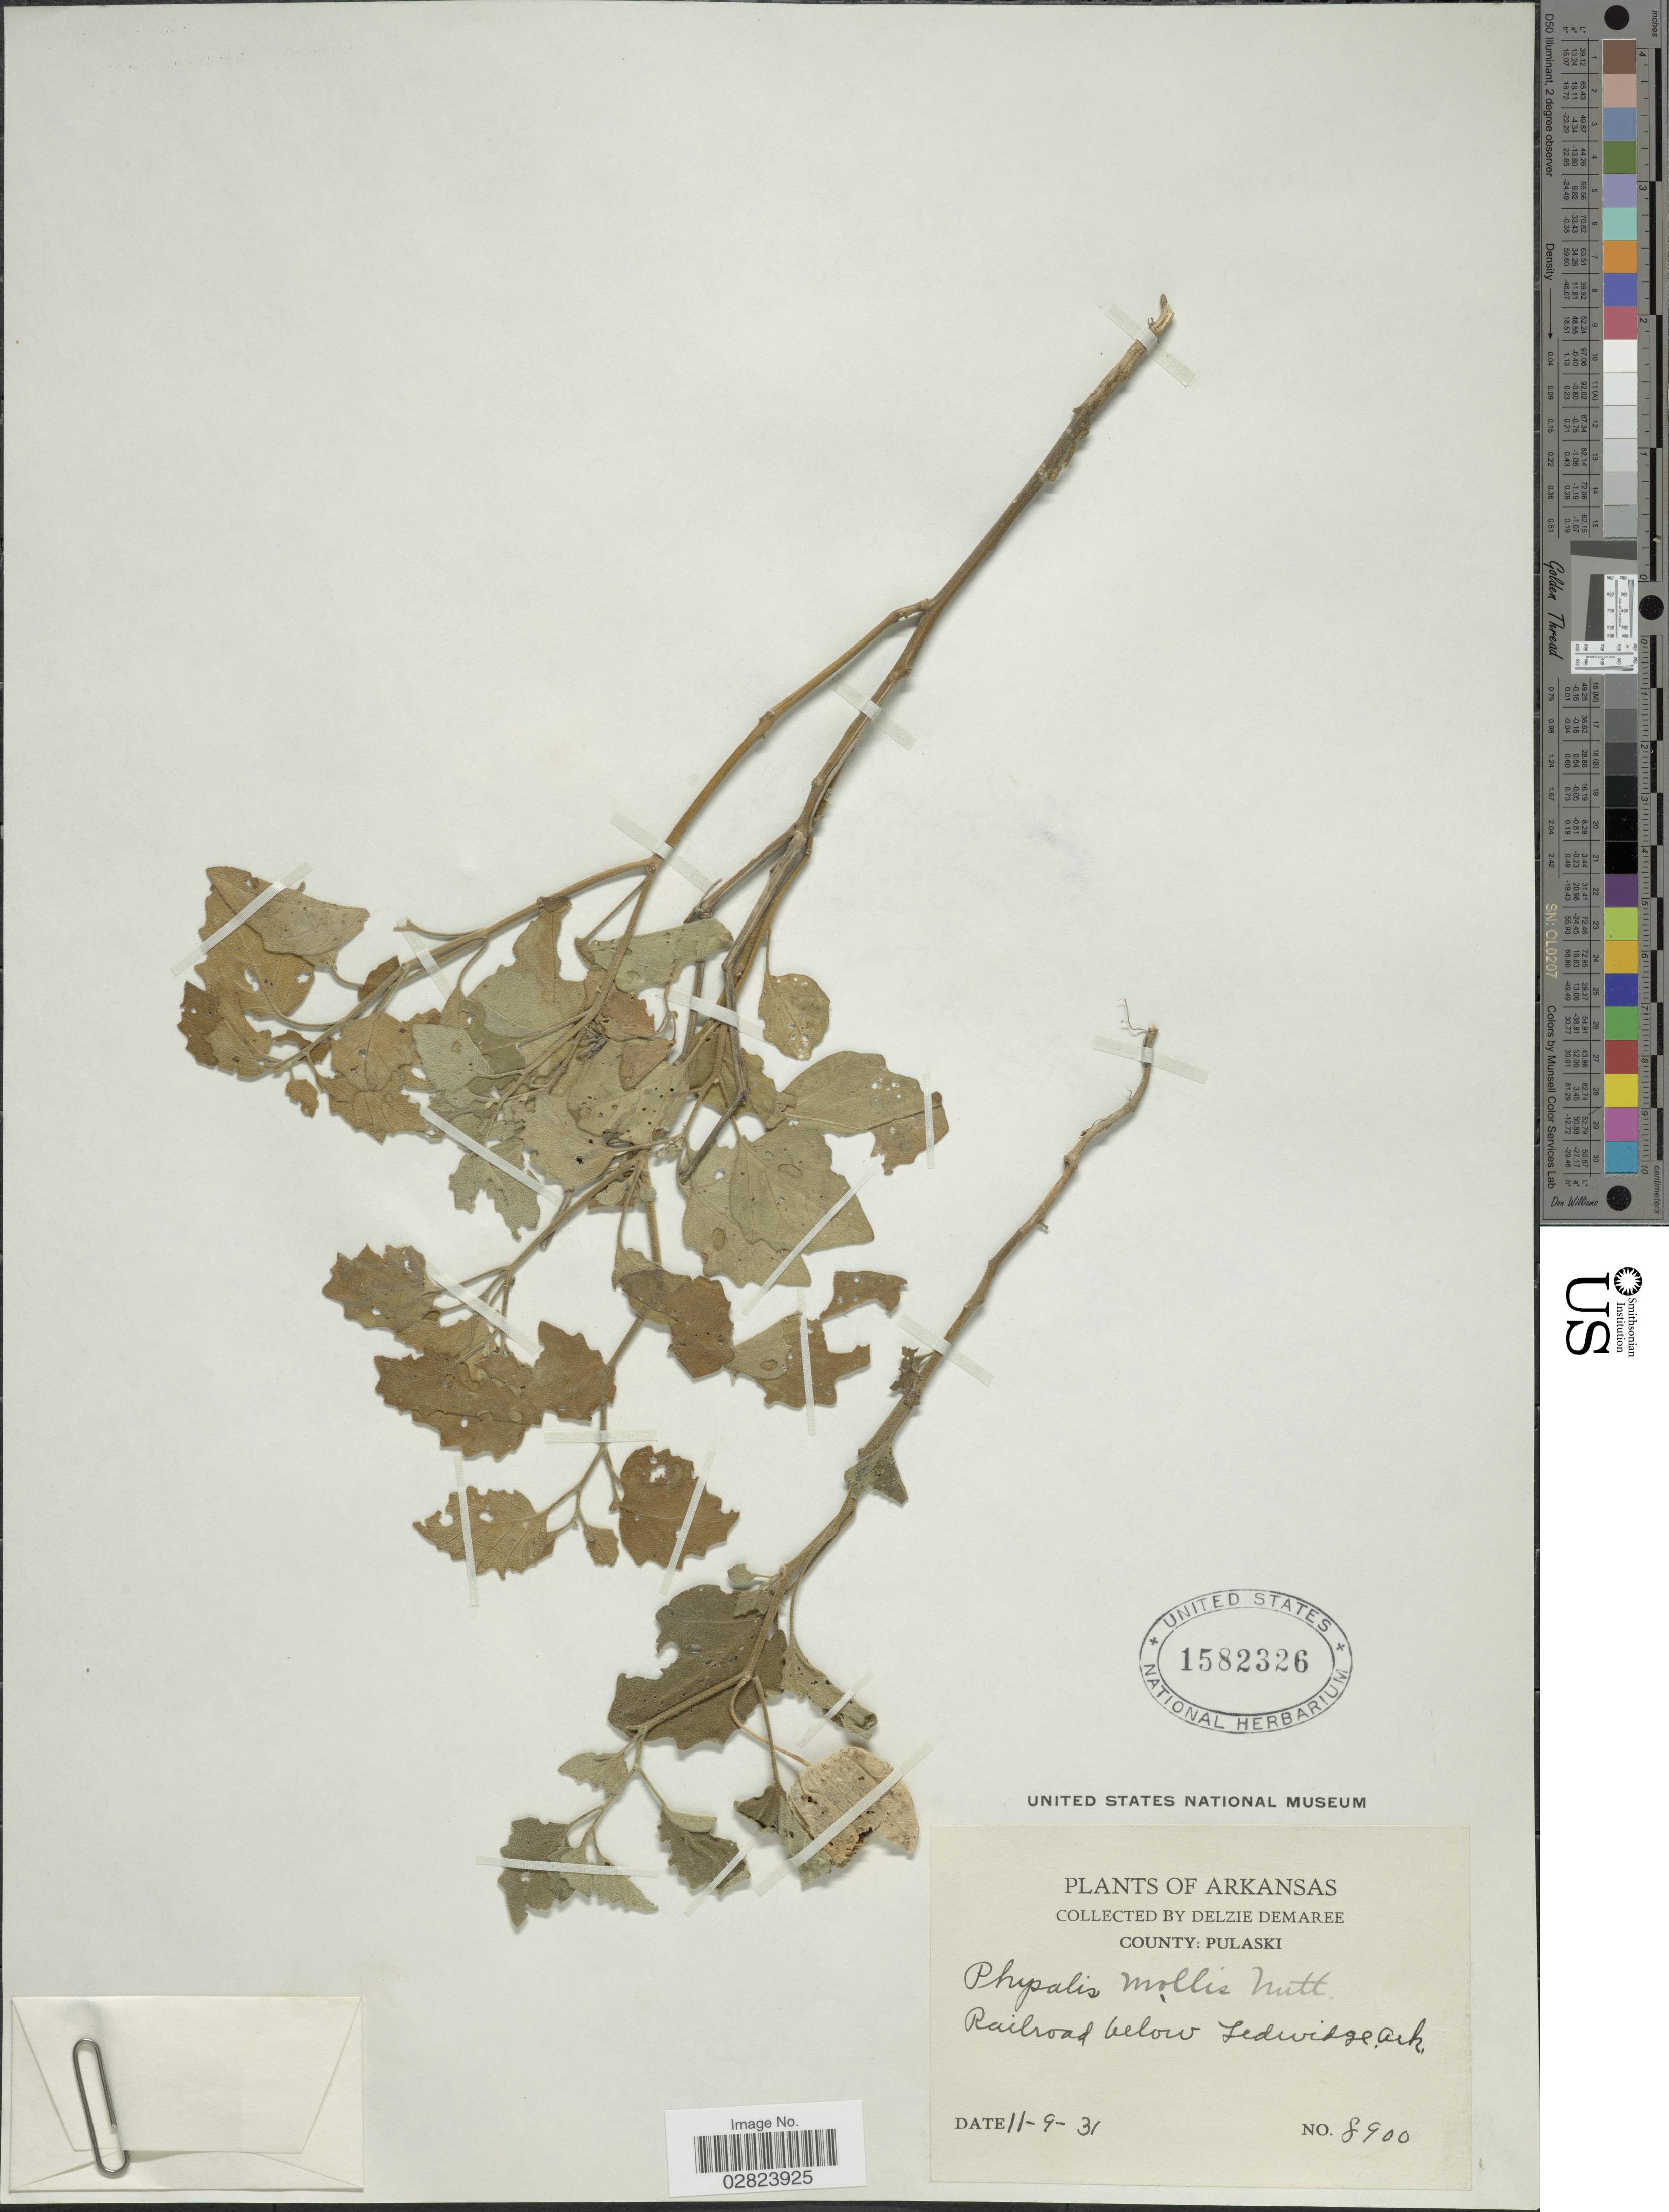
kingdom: Plantae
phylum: Tracheophyta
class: Magnoliopsida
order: Solanales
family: Solanaceae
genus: Physalis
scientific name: Physalis mollis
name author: Nutt.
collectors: D. Demaree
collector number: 8900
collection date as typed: Transcribed d/m/y: 9/11/31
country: United States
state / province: Arkansas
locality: County: Pulaski. Railroad below Ledwidge.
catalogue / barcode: US 1582326